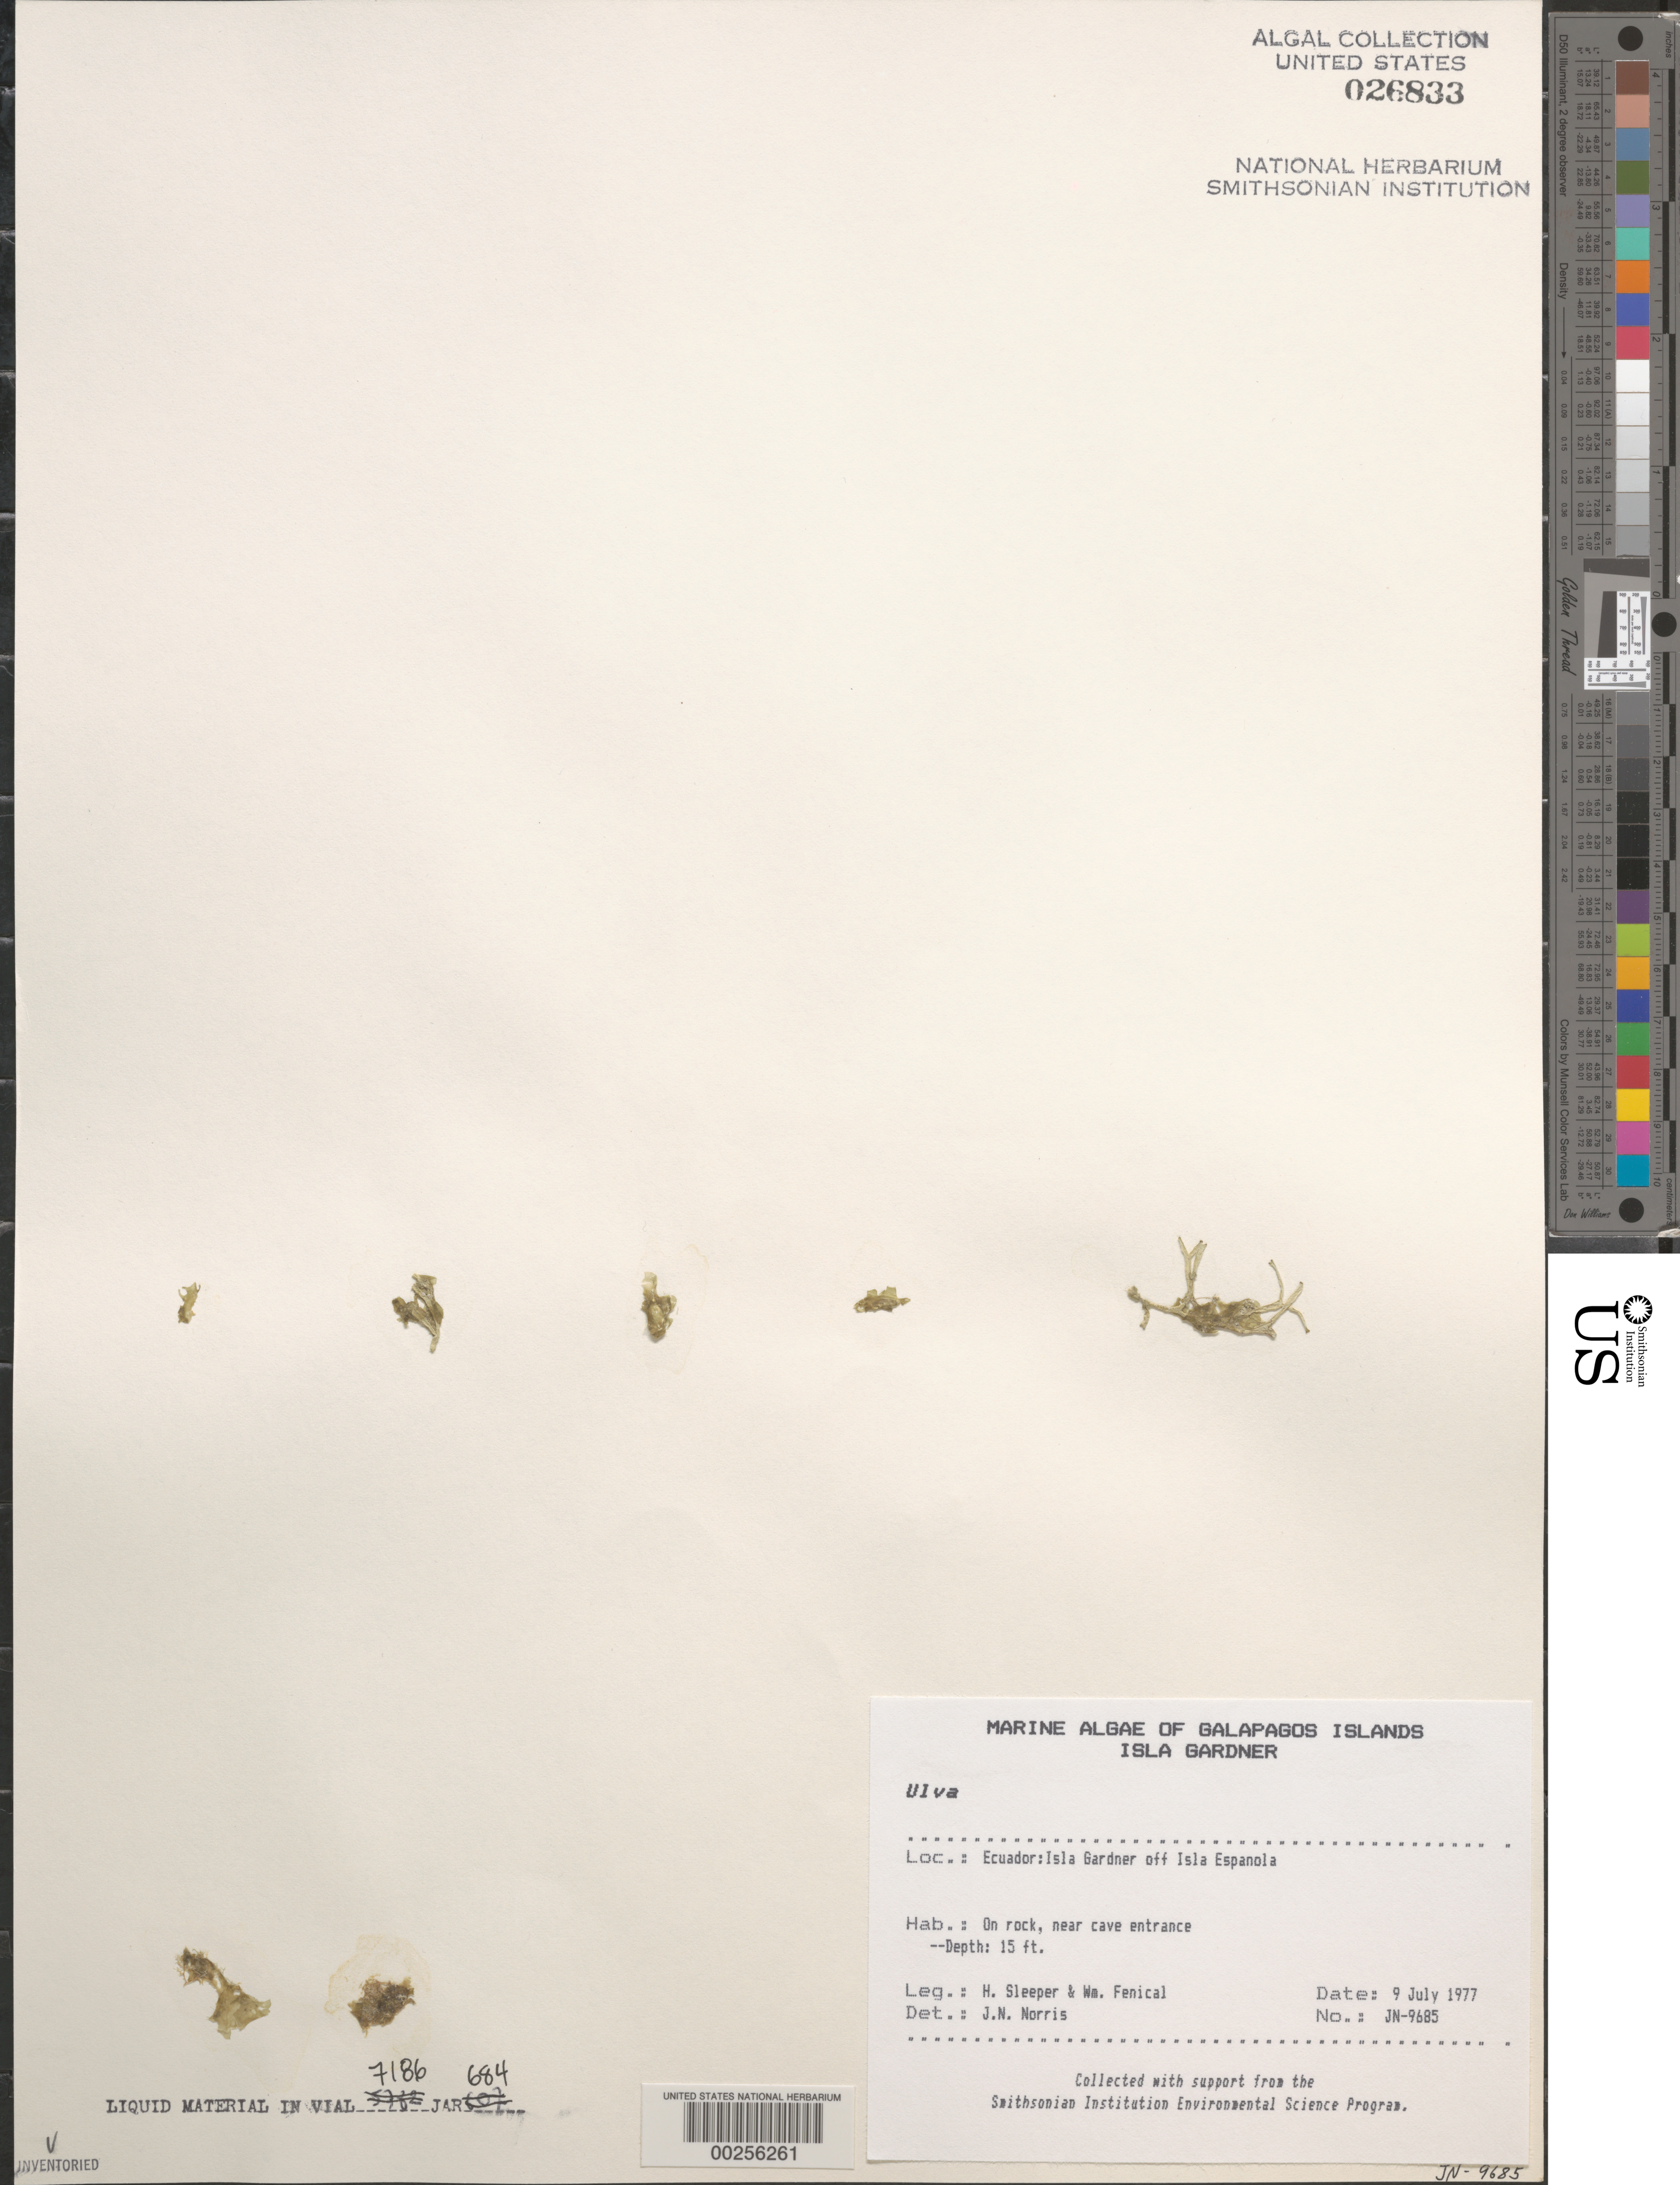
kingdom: Plantae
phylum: Chlorophyta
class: Ulvophyceae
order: Ulvales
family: Ulvaceae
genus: Ulva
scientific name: Ulva sp.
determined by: Norris, James N.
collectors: H. Sleeper & W. Fenical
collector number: JN-9685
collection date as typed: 09 Jul 1977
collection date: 1977-07-09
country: Ecuador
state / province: Colón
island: Gardner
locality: Off Isla Española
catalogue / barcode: US 26833